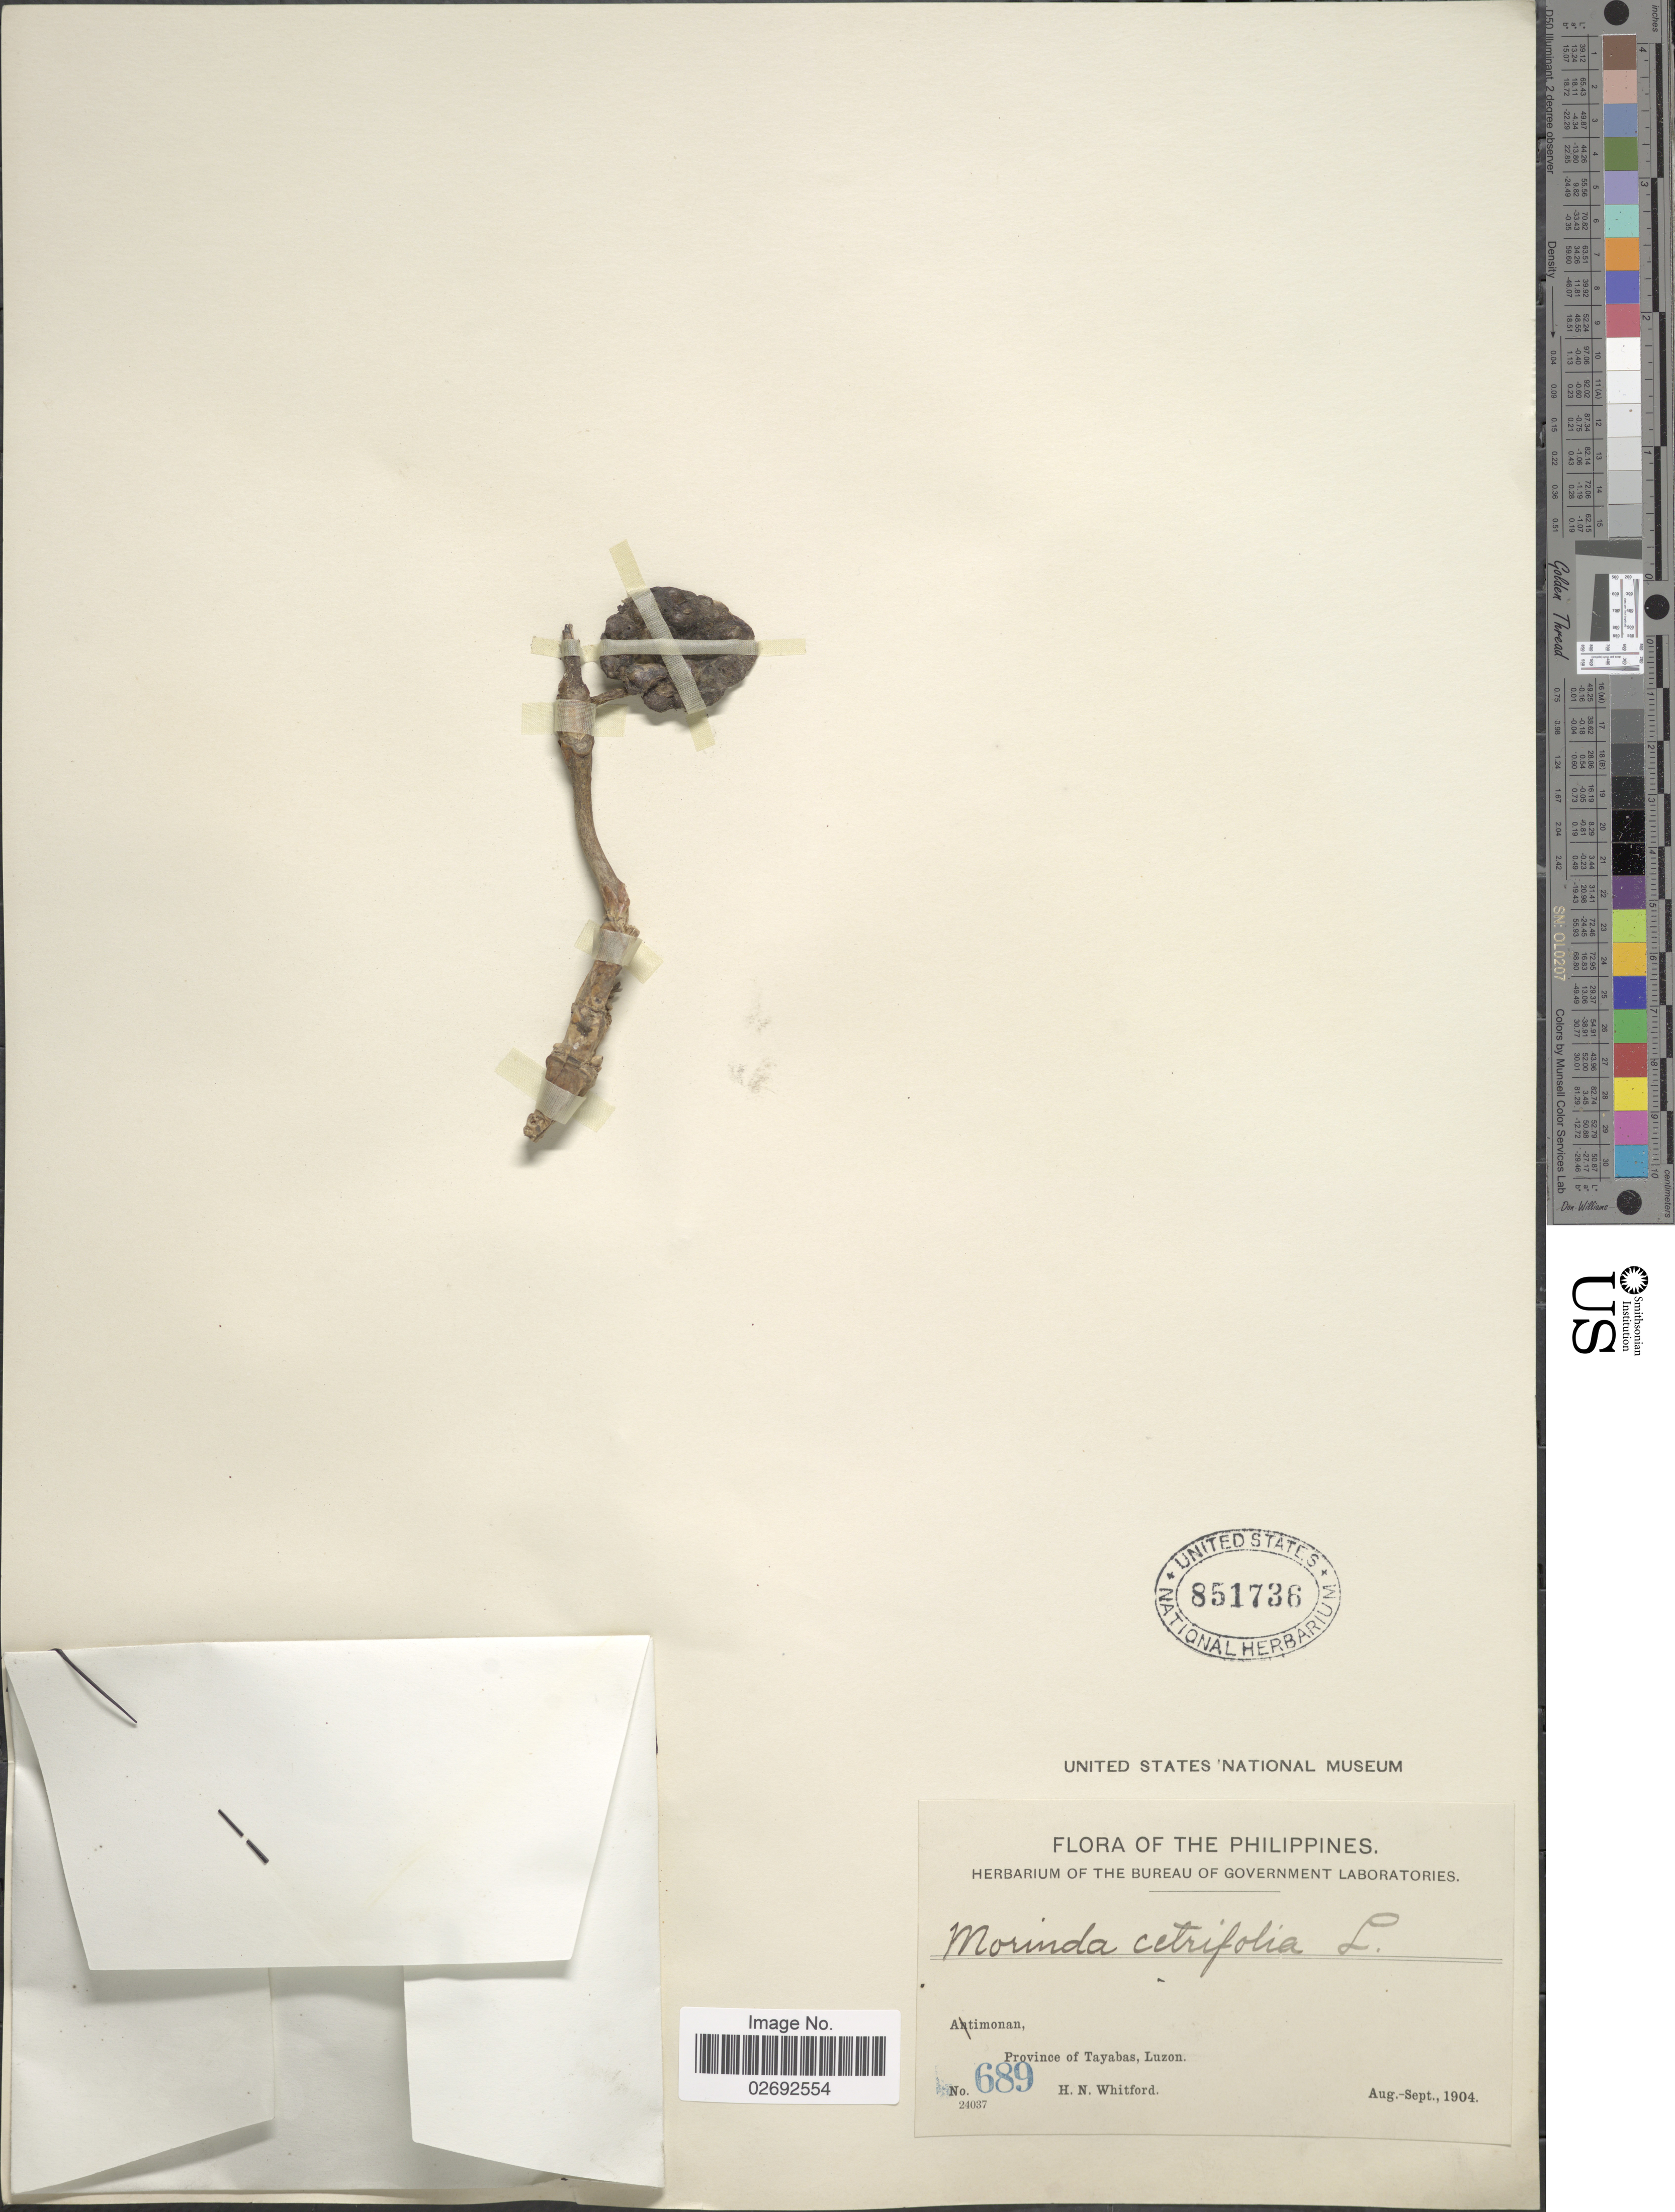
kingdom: Plantae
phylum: Tracheophyta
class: Magnoliopsida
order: Gentianales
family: Rubiaceae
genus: Morinda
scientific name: Morinda citrifolia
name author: L.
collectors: H. N. Whitford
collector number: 689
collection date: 1904-08/1904-09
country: Philippines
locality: Atimonan, Province Tayabas, Luzon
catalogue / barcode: US 851736